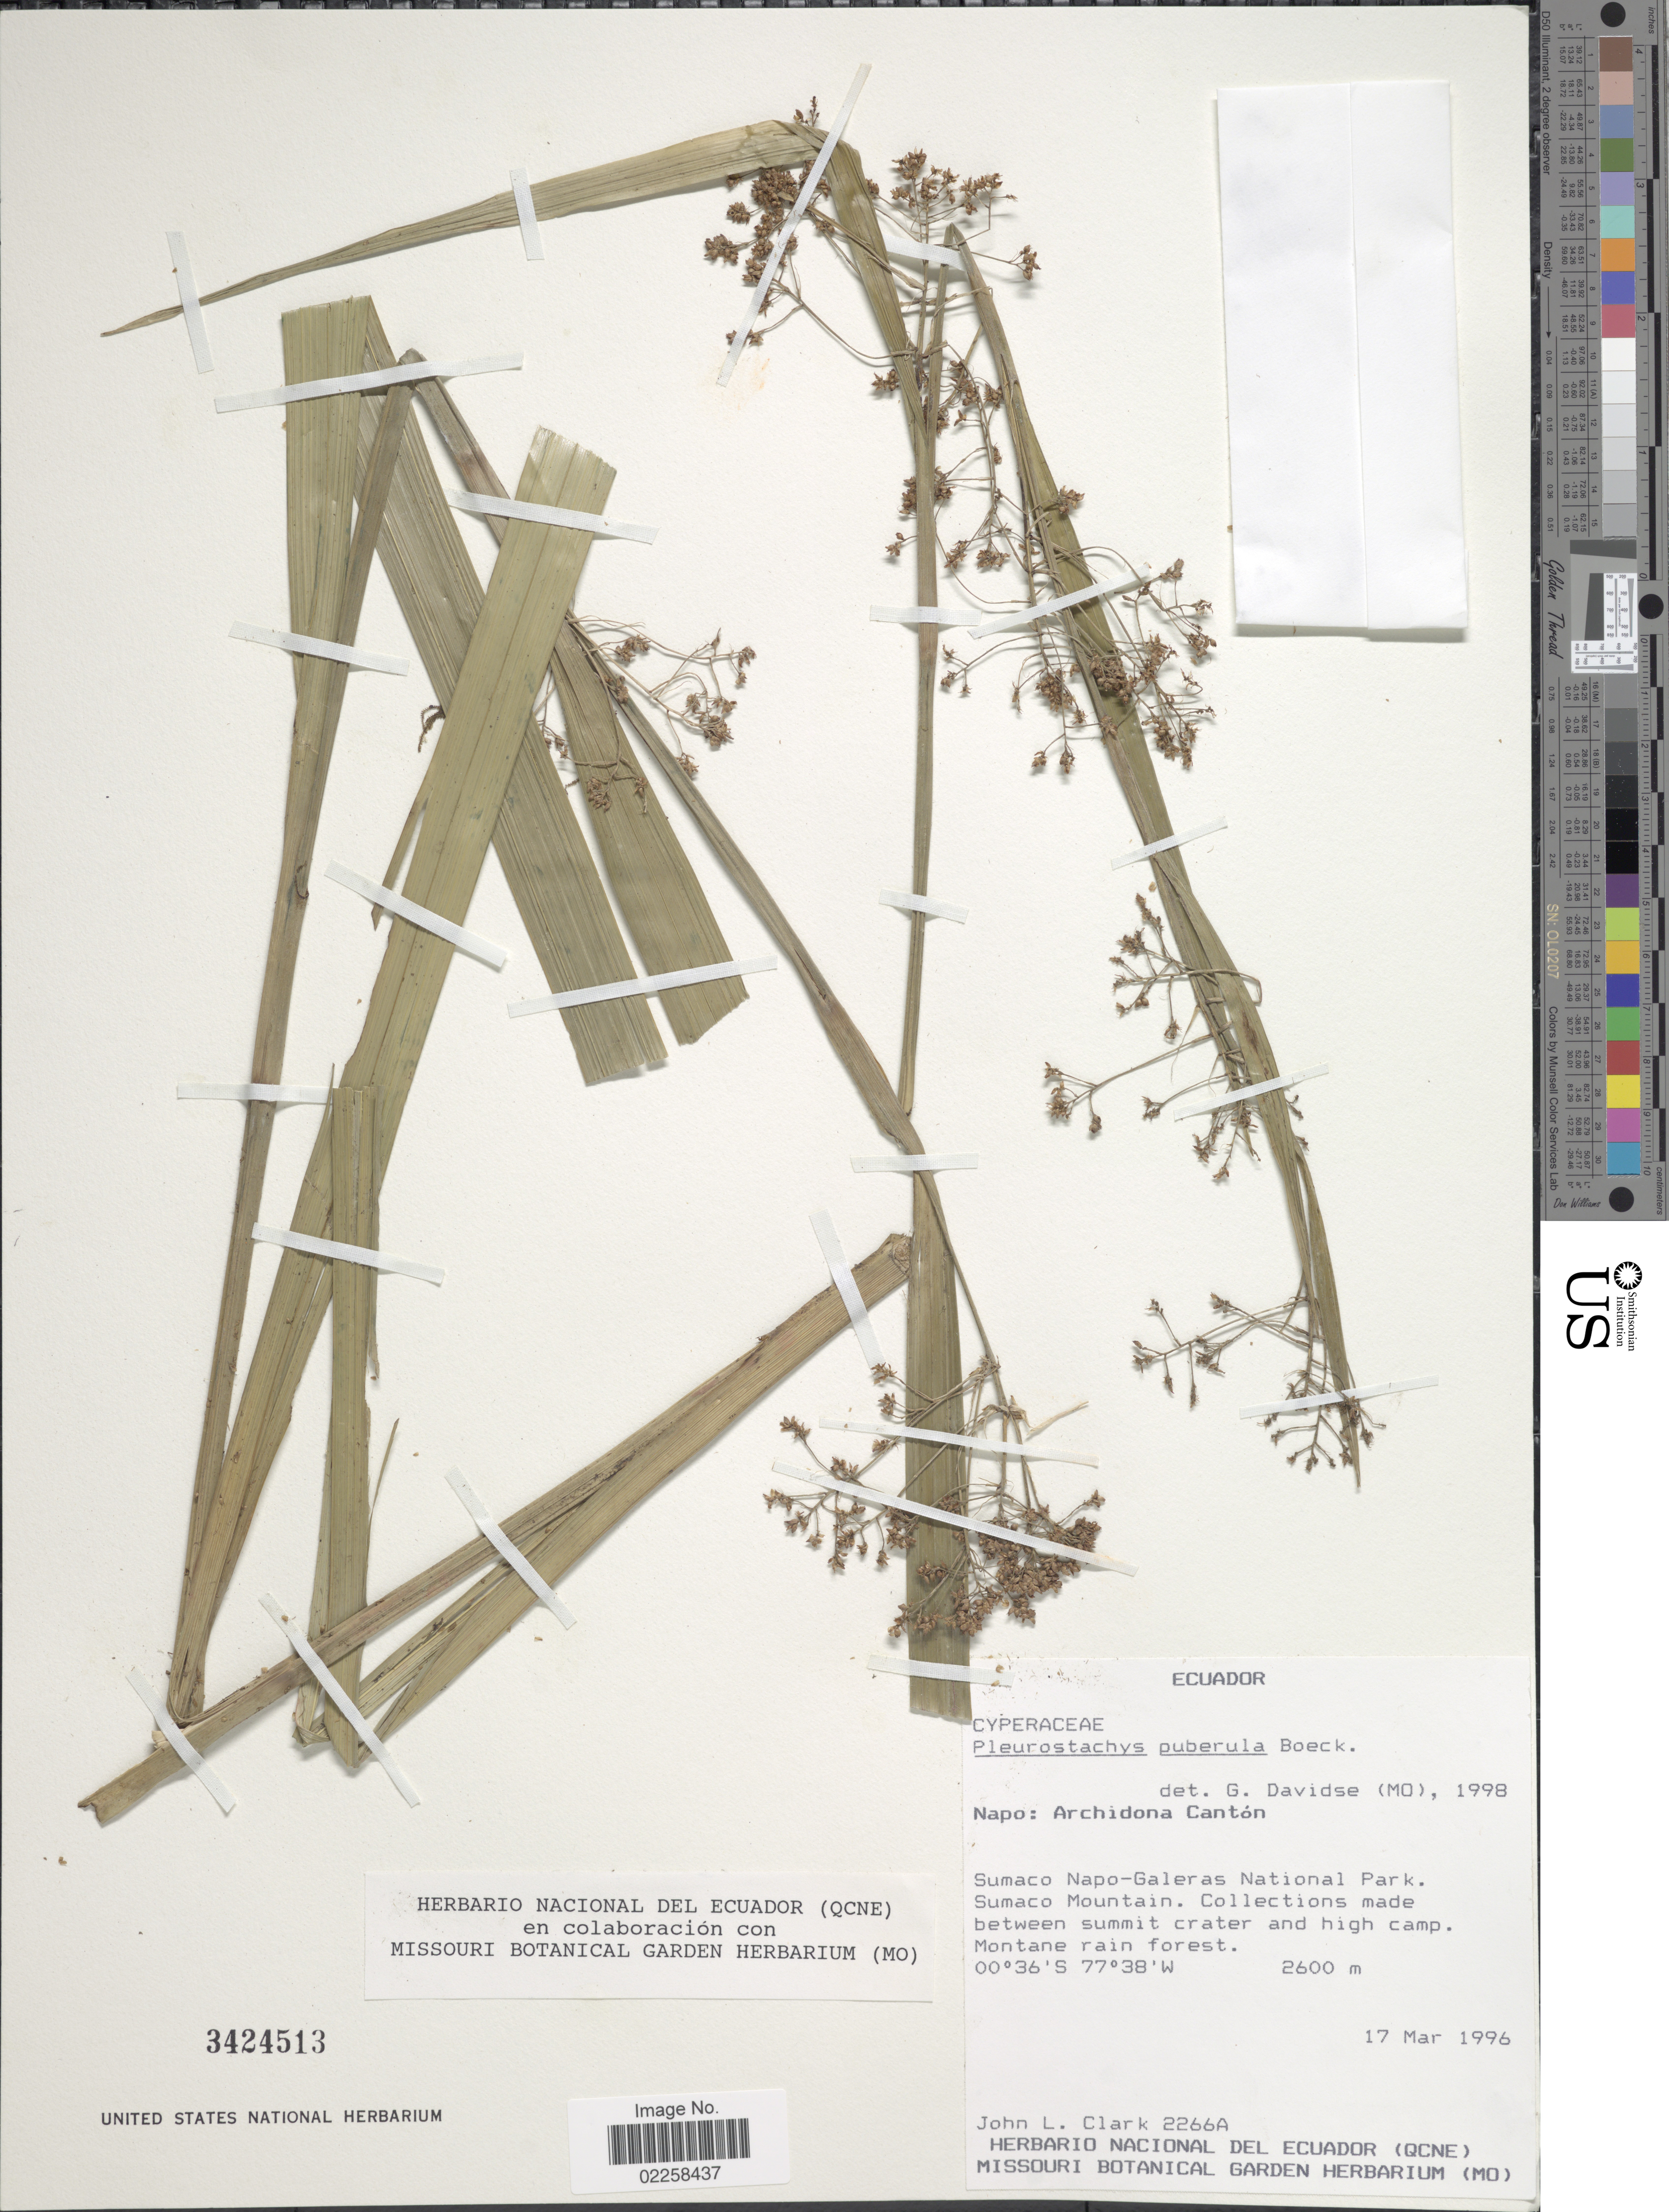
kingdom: Plantae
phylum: Tracheophyta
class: Liliopsida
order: Poales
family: Cyperaceae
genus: Rhynchospora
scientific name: Rhynchospora orbigniana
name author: (Brongn.) L.B. Sm.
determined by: Strong, Mark T., (BOT), Smithsonian Institution - National Museum of Natural History (UNITED STATES)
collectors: J. L. Clark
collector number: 2266A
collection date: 1996-03-17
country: Ecuador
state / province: Napo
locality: Archidona Cantón, Sumaco Napo-Galeras National Park. Sumaco Mountain. Collections made between summit crater and high camp. Montane rain forest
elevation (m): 2600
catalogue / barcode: US 3424513